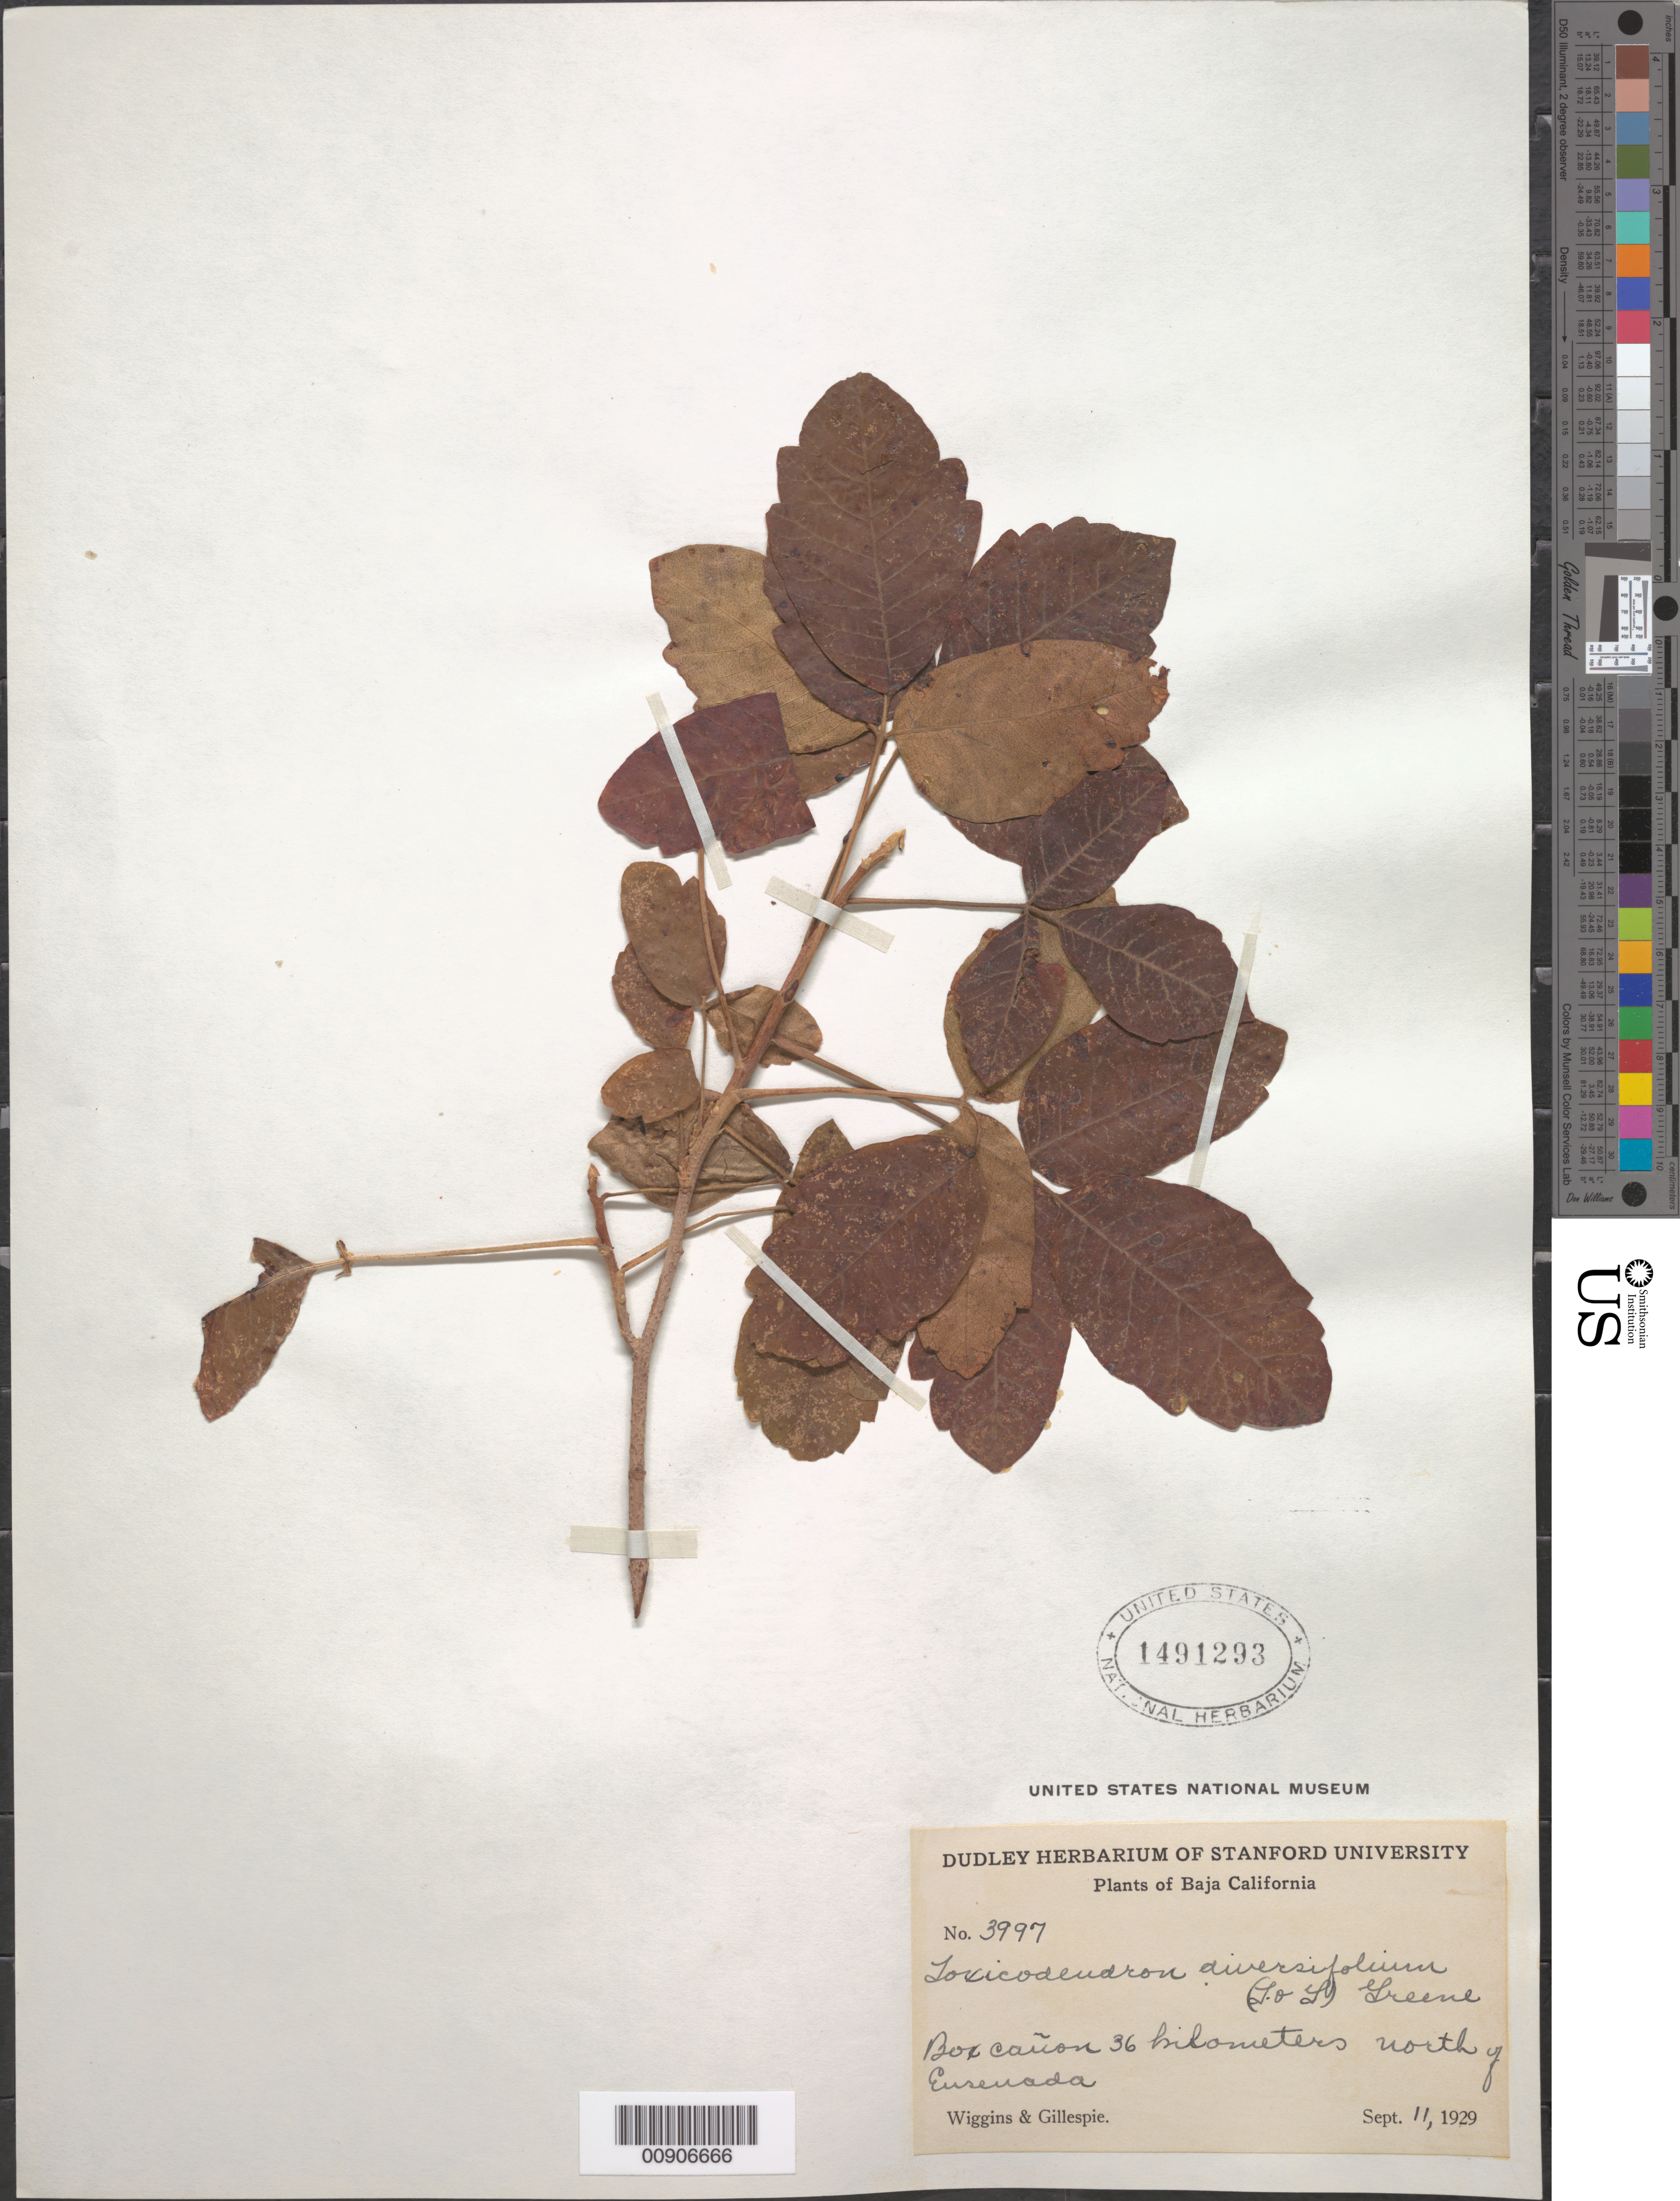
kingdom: Plantae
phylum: Tracheophyta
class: Magnoliopsida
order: Sapindales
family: Anacardiaceae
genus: Toxicodendron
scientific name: Toxicodendron diversilobum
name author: (Torr. & A. Gray) Greene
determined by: Mitchell, John D.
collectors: -- Wiggins & -- Gillespie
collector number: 3997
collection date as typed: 11 Sep 1929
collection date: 1929-09-11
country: Mexico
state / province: Baja California Norte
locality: Box cañon 36 kilometers north of Ensenada, Baja California.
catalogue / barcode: US 1491293